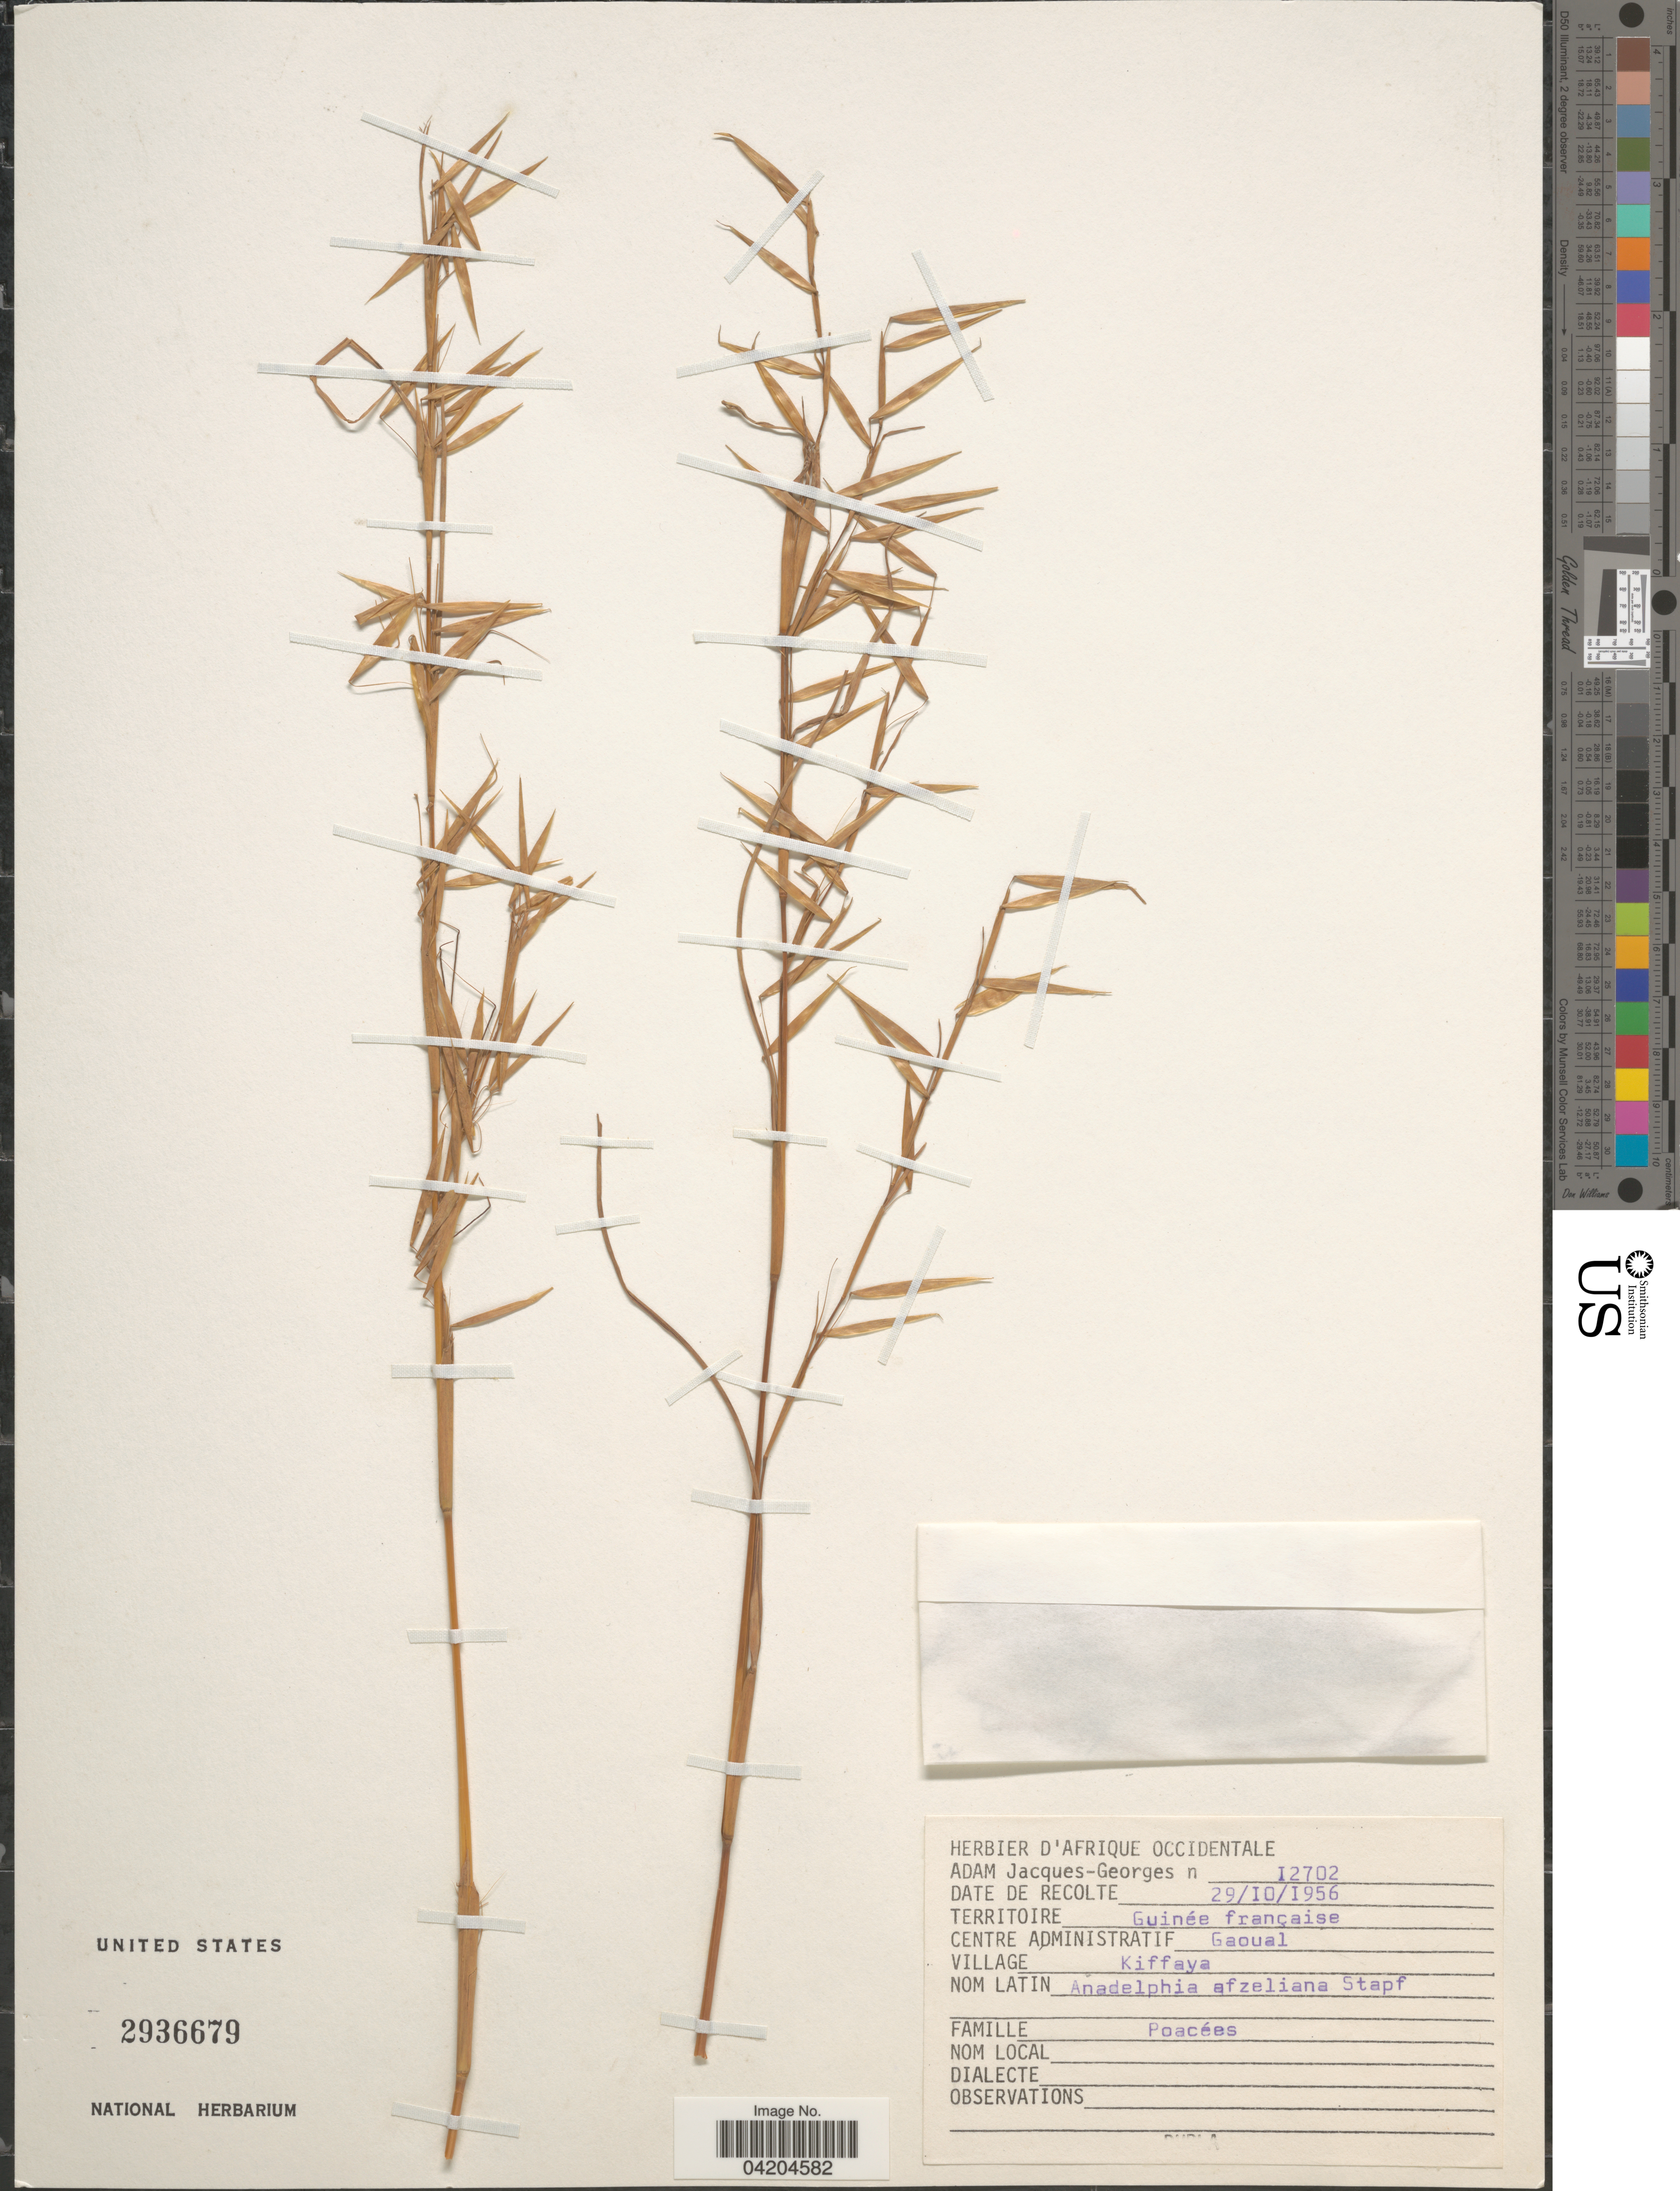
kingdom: Plantae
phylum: Tracheophyta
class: Liliopsida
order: Poales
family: Poaceae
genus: Anadelphia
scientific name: Anadelphia afzeliana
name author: Stapf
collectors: A. Jacques-Georges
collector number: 12702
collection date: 1956-10-29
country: French Guiana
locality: Territoire Guinée française. Centre Administratif Gaoual. Village Kiffaya.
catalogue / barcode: US 2936679